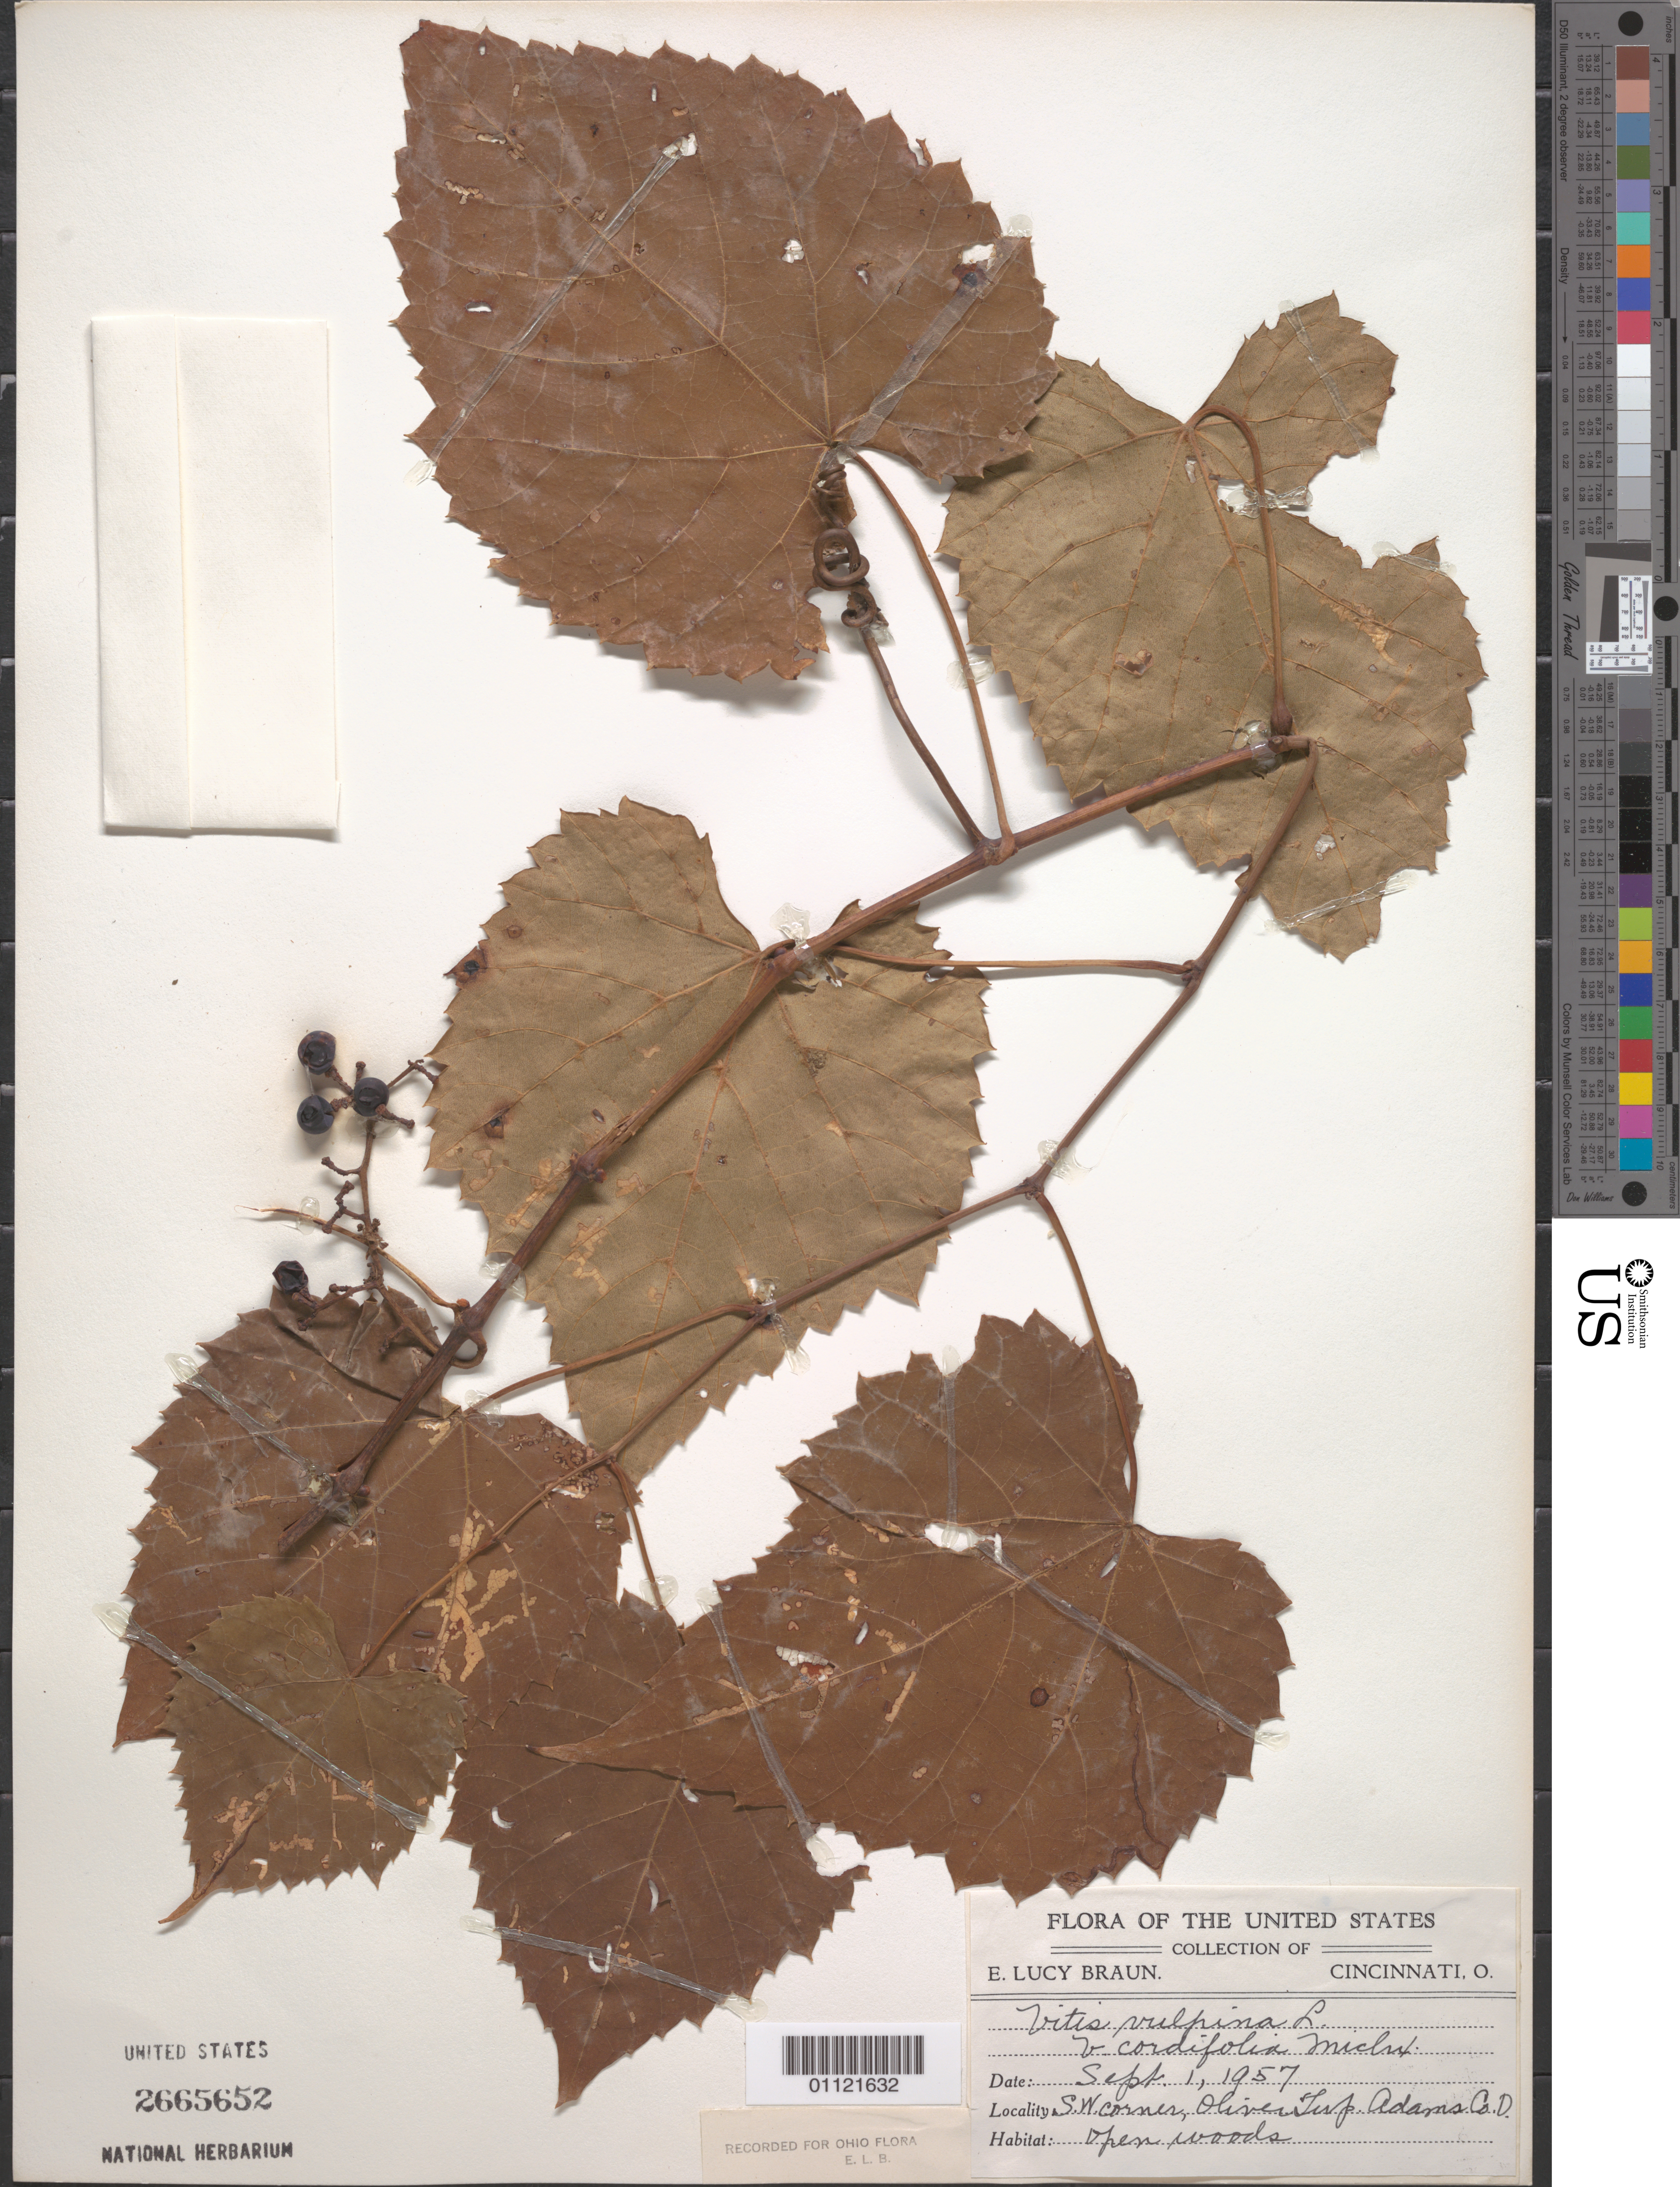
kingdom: Plantae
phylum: Tracheophyta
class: Magnoliopsida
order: Vitales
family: Vitaceae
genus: Vitis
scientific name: Vitis vulpina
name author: L.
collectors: E. L. Braun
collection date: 1957-09-01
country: United States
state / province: Ohio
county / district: Adams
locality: S.W. corner, Oliver Jup.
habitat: open woods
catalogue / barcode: US 2665652